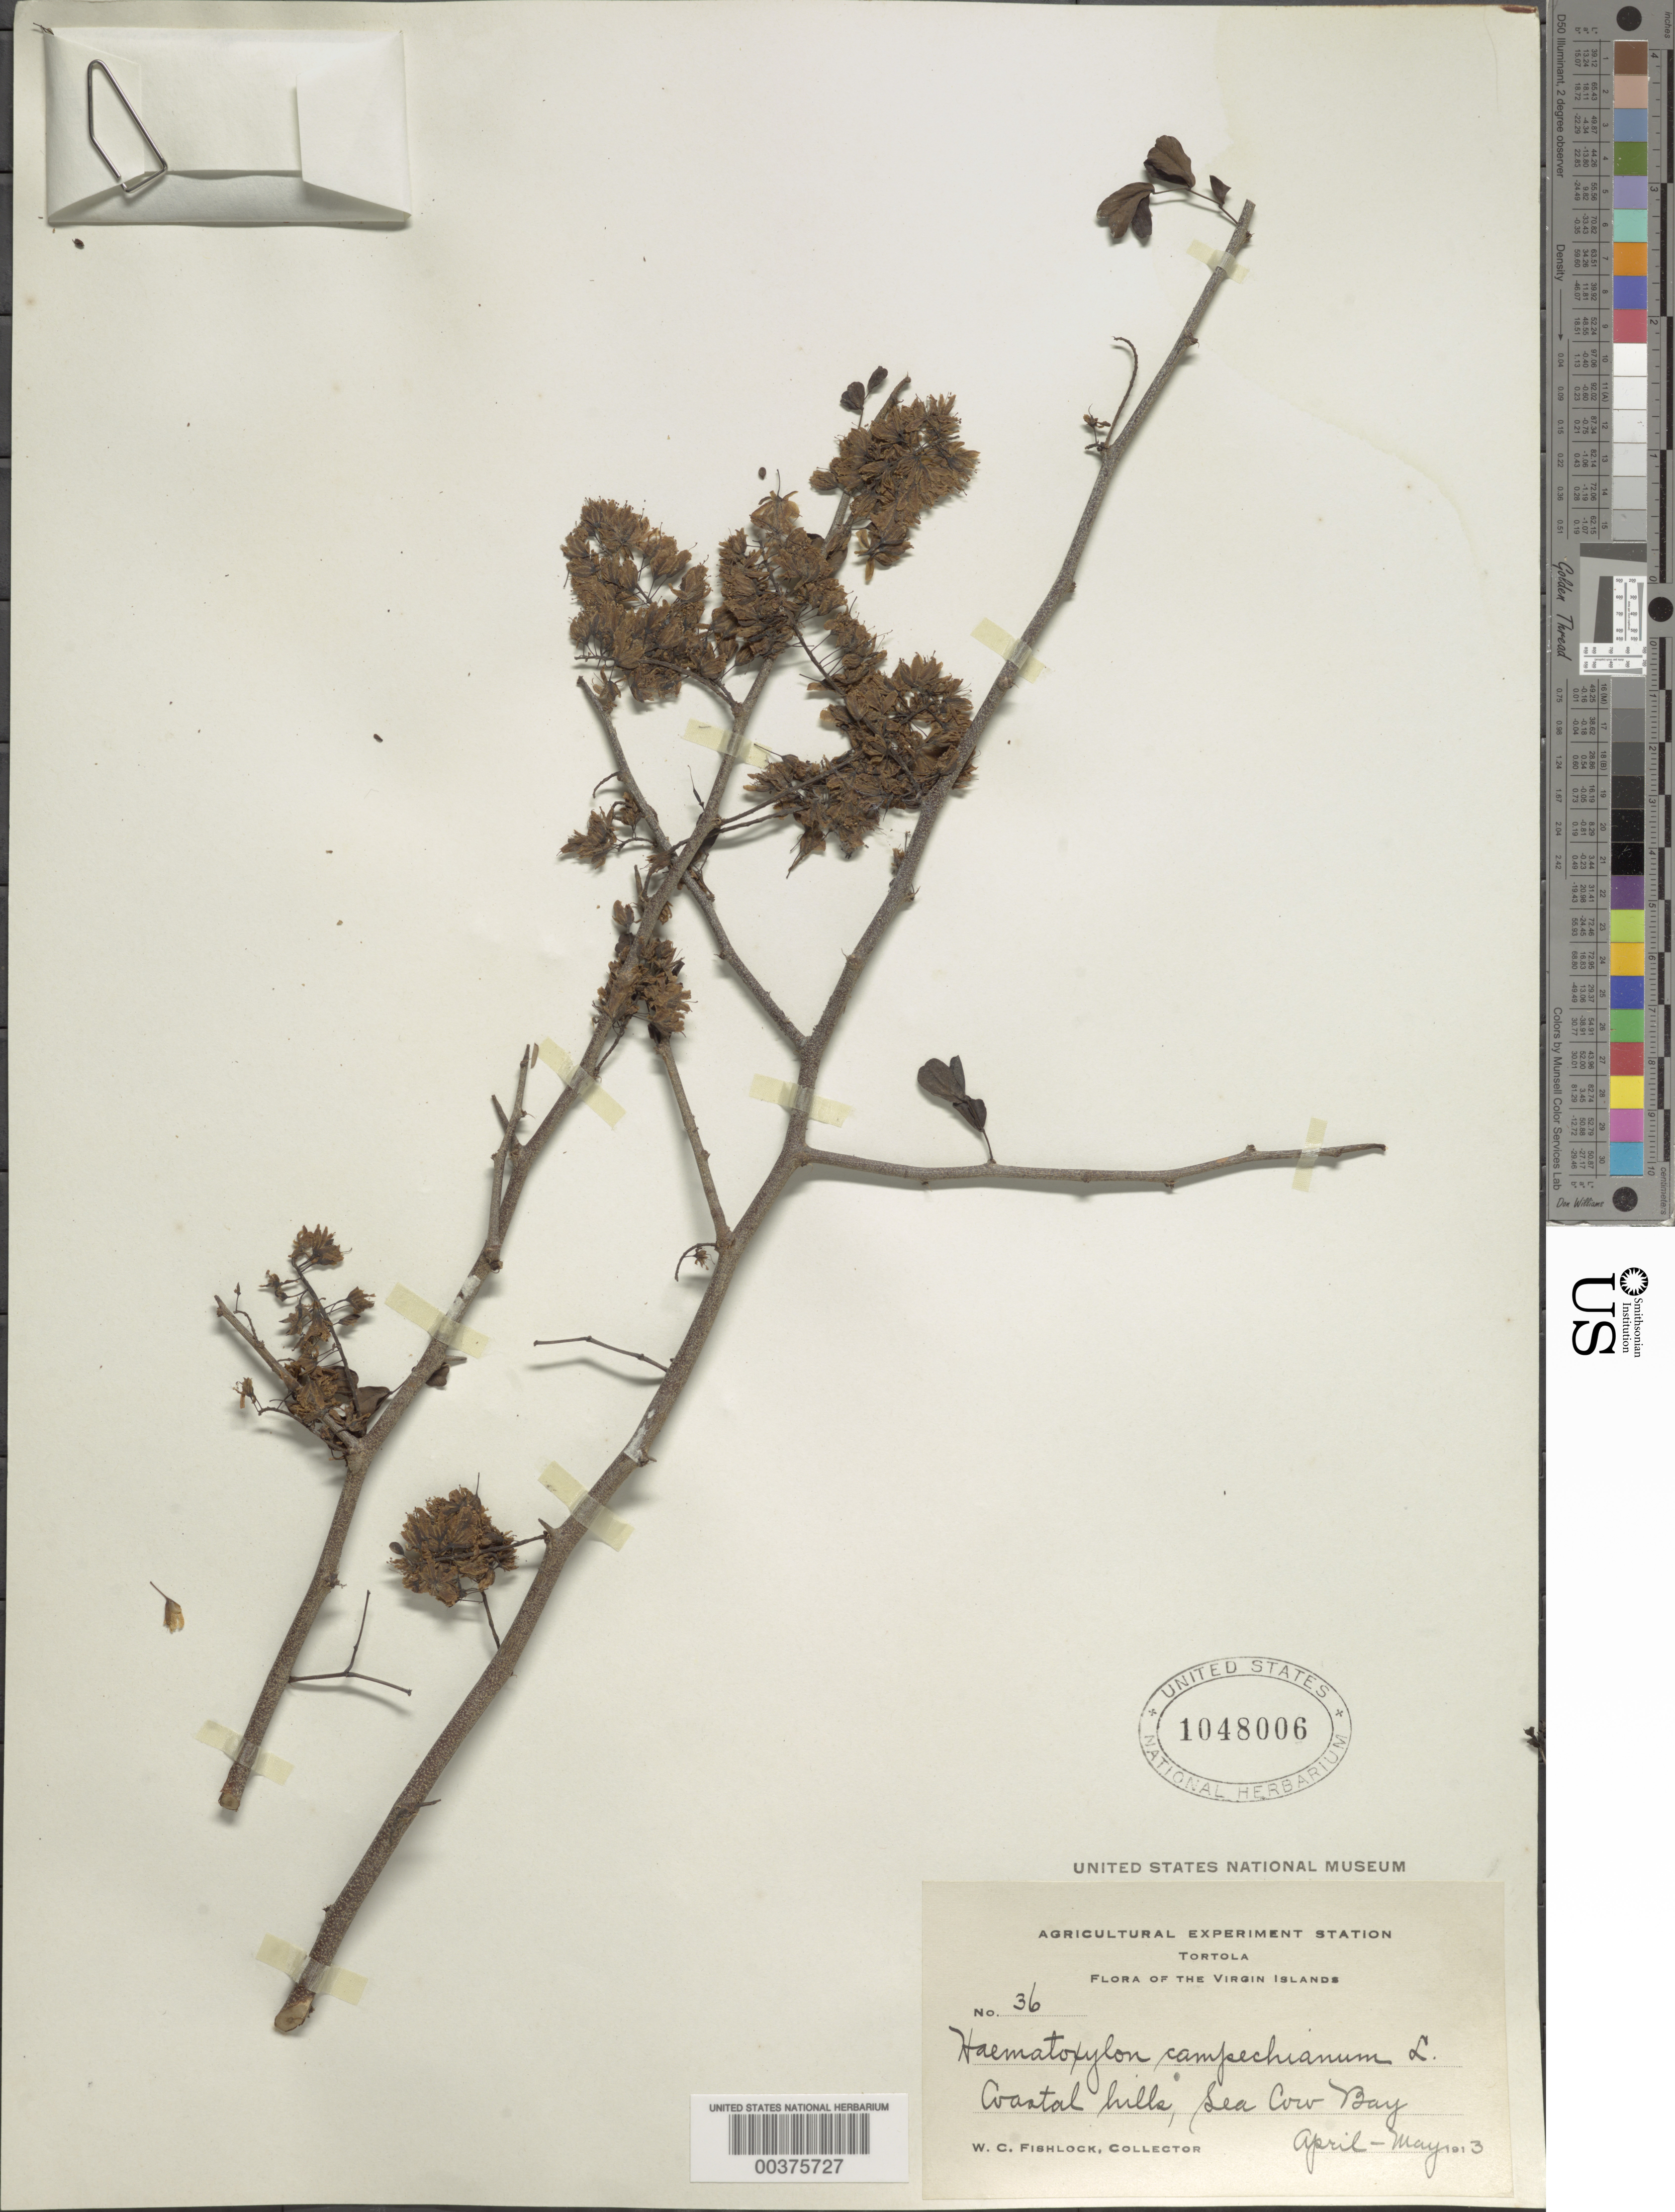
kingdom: Plantae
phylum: Tracheophyta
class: Magnoliopsida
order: Fabales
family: Fabaceae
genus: Haematoxylum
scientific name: Haematoxylum campechianum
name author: L.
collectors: W. Fishlock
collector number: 36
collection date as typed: Apr 1913 to -- May 1913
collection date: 1913-04/1913-05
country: British Virgin Islands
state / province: Tortola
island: Tortola Island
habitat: Coastal hills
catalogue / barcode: US 1048006